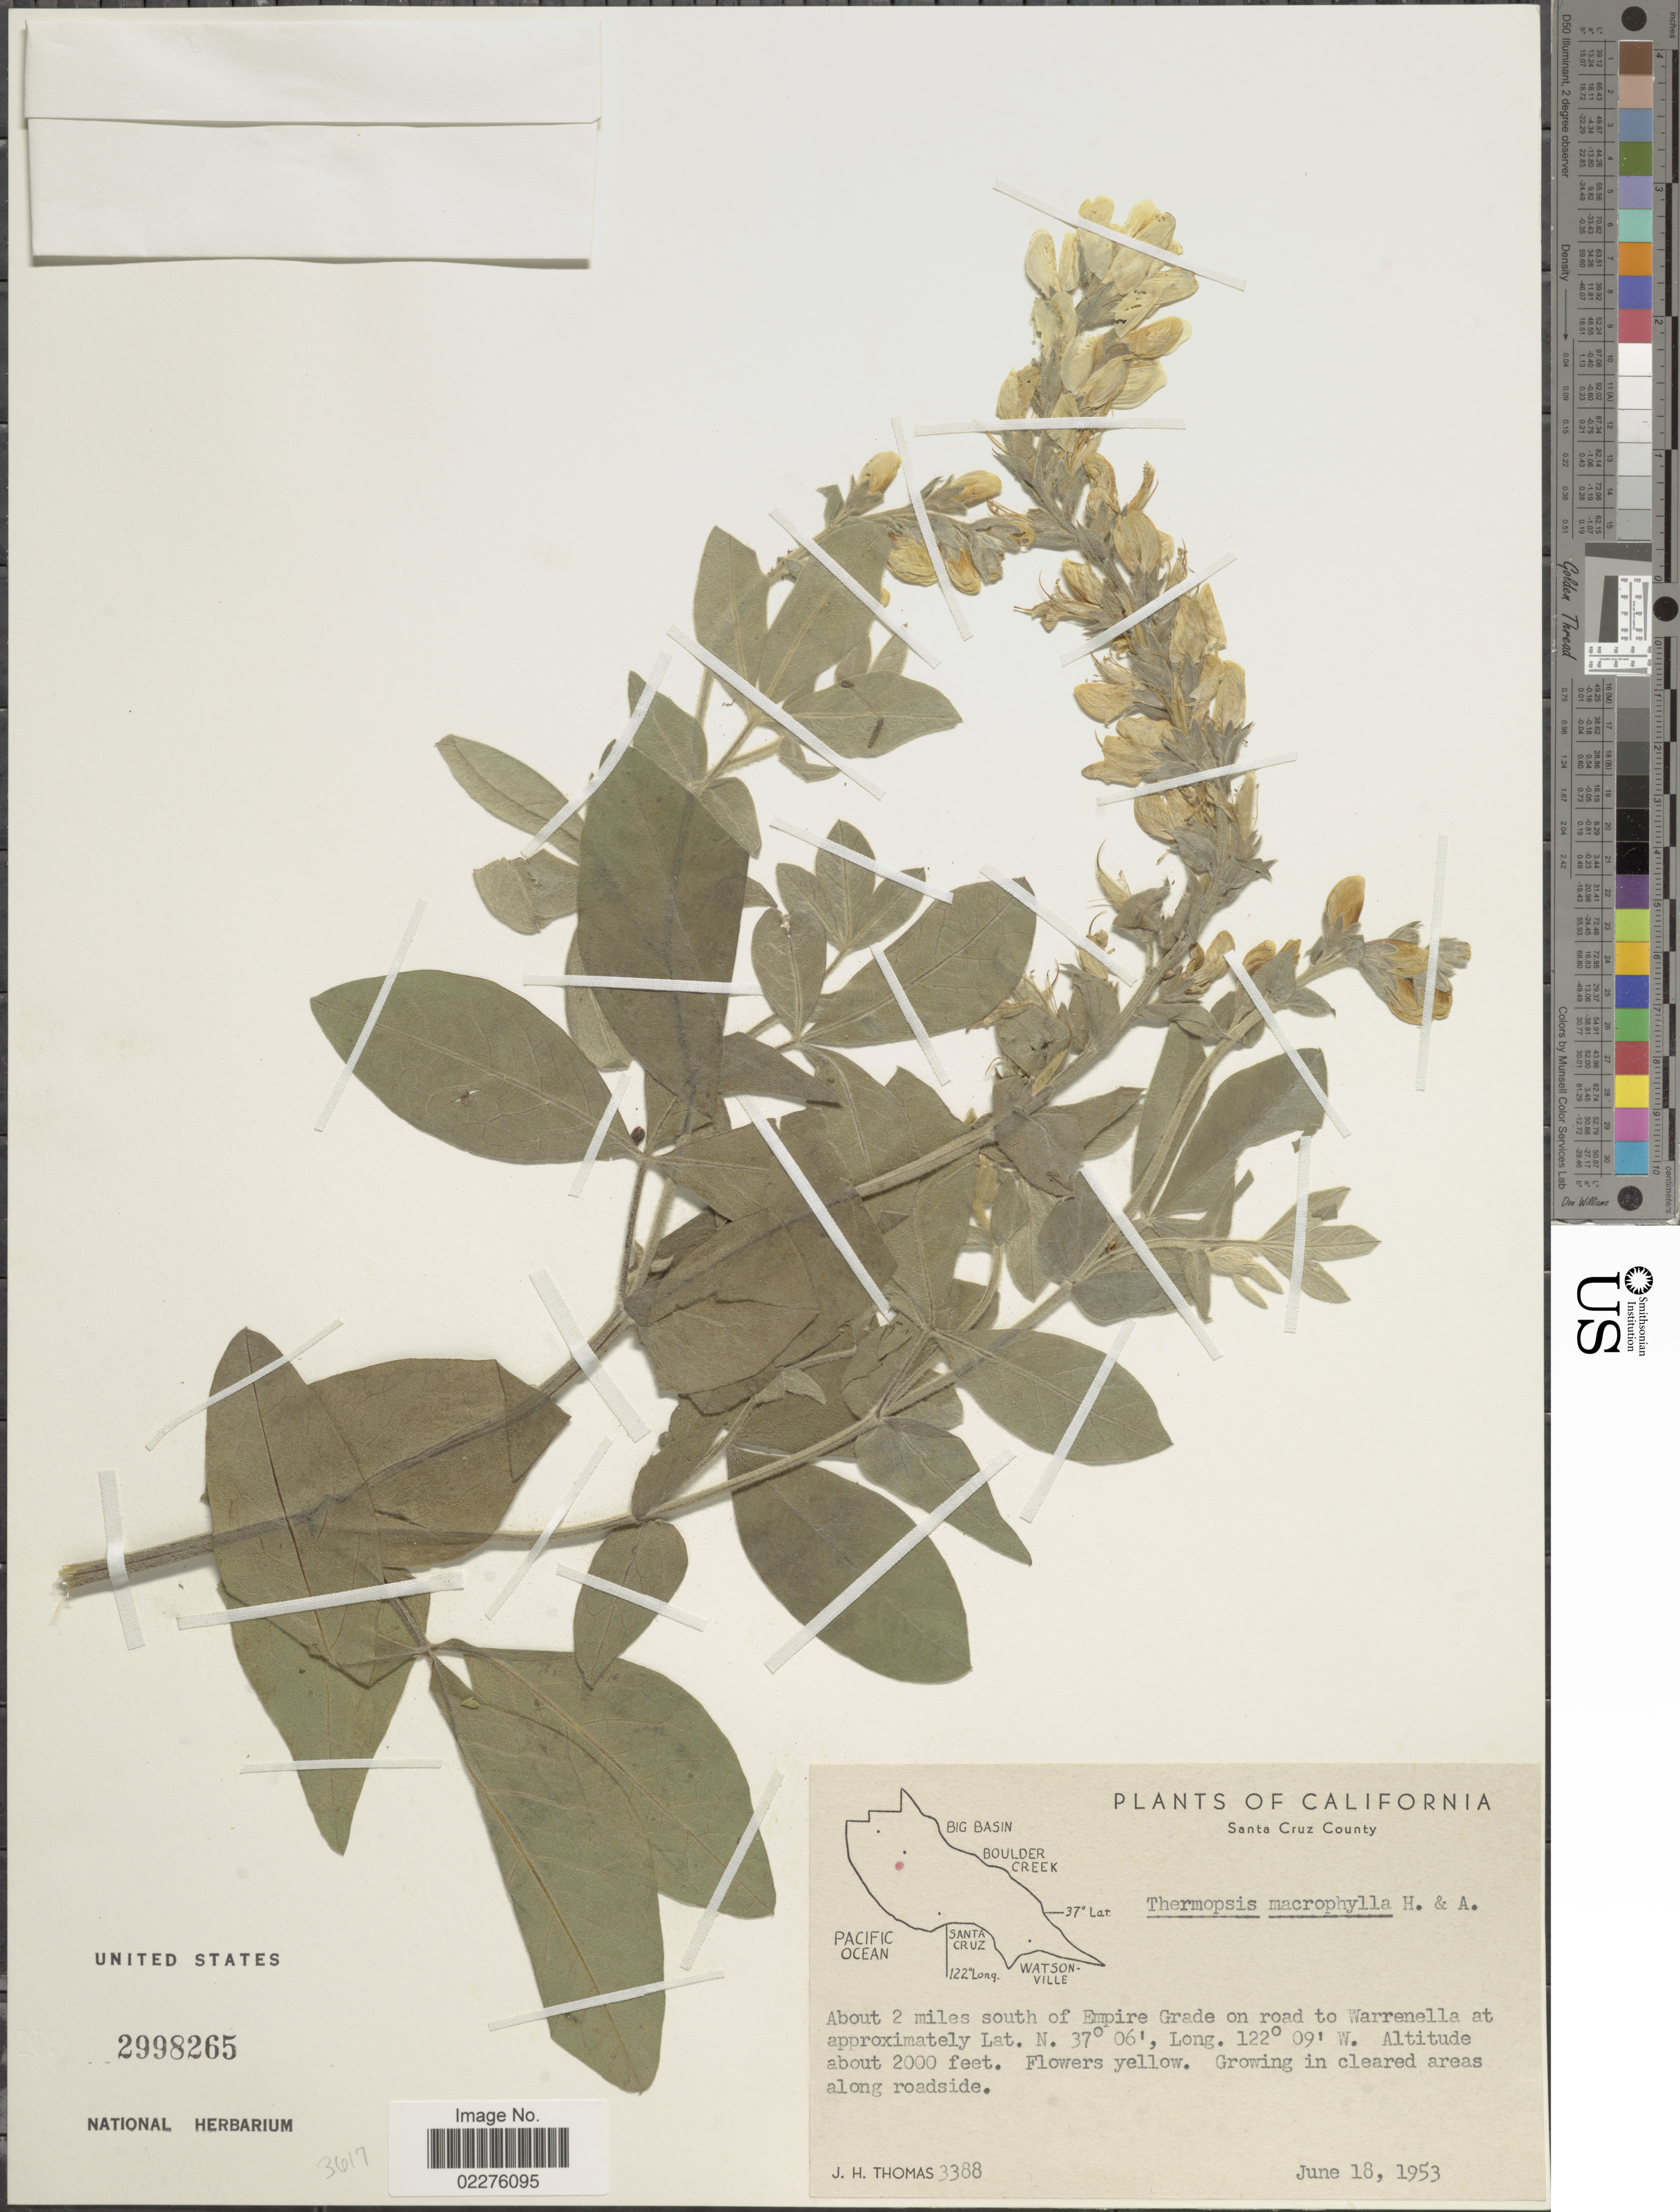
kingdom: Plantae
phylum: Tracheophyta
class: Magnoliopsida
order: Fabales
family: Fabaceae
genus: Thermopsis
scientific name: Thermopsis macrophylla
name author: Hook. & Arn.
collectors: J. H. Thomas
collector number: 3388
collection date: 1953-06-18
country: United States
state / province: California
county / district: Santa Cruz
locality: Santa Cruz County, About 2 miles south of Empire Grade on road to Warrenella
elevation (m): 610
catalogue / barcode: US 2998265